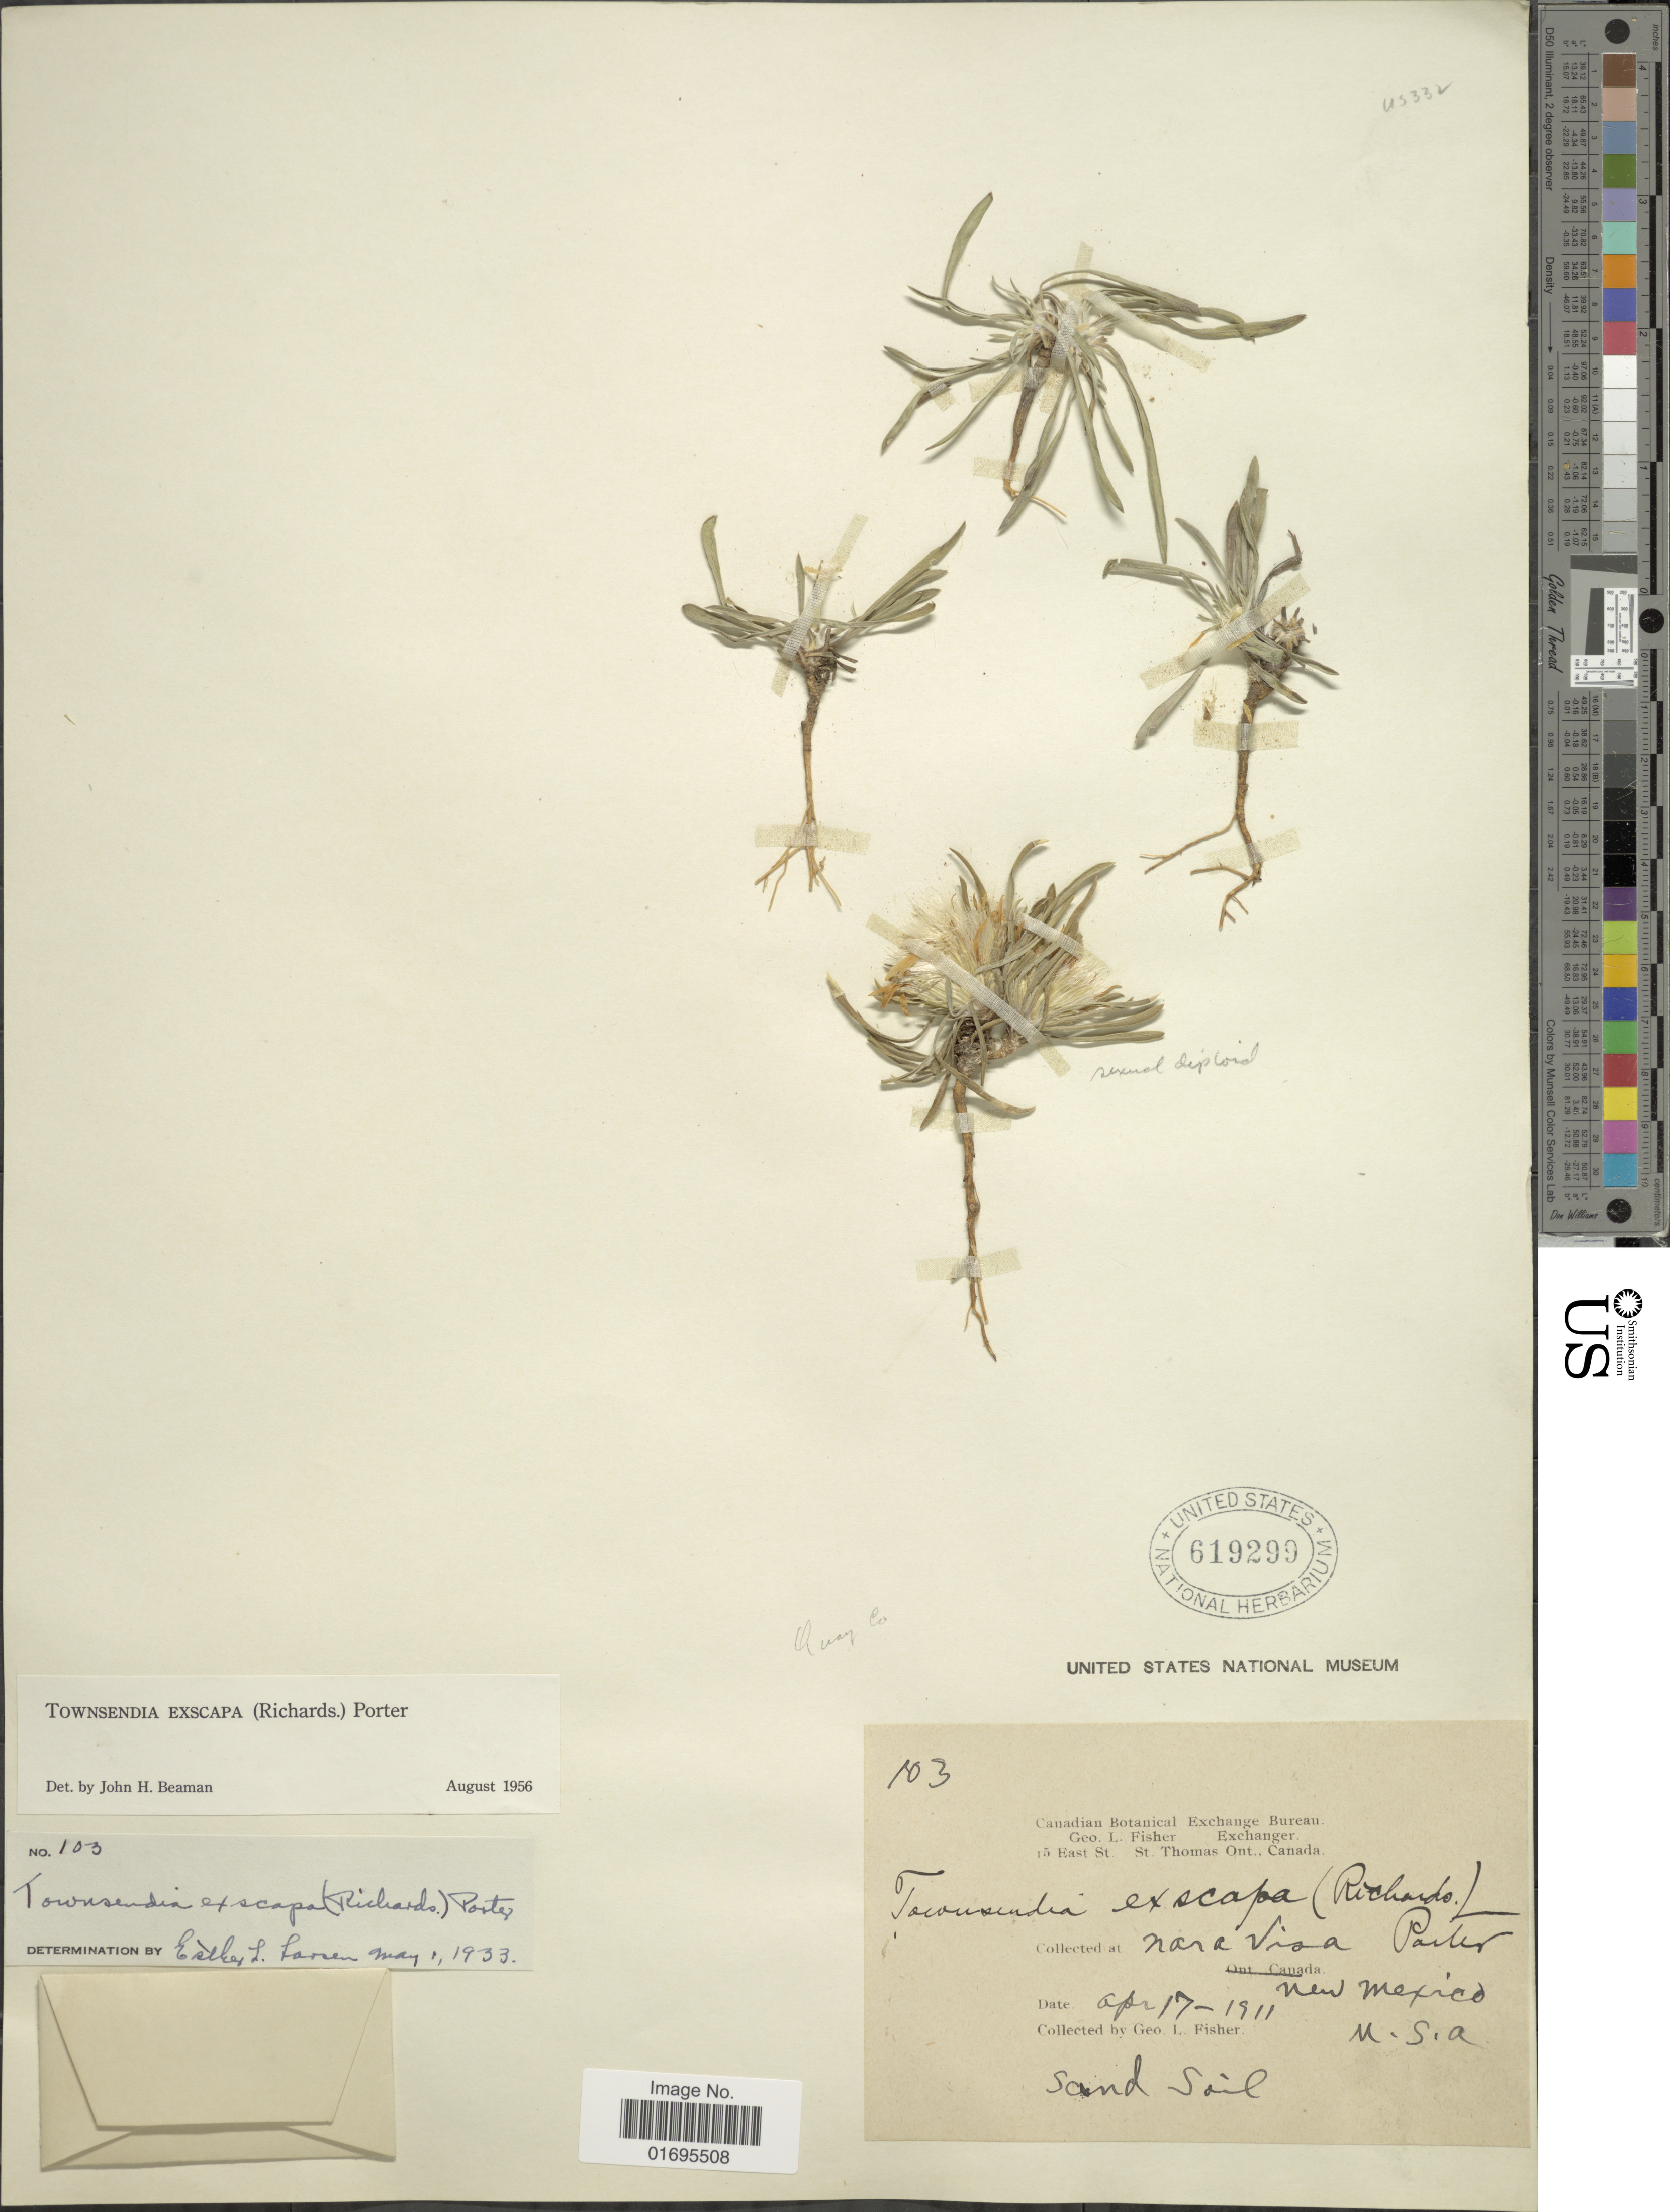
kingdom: Plantae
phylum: Tracheophyta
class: Magnoliopsida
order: Asterales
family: Asteraceae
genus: Townsendia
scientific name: Townsendia exscapa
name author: (Richardson) Porter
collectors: G. L. Fisher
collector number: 103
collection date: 1911-04-17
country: United States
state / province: New Mexico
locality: Nora Visa, M.S.A., sand soil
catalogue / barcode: US 619299